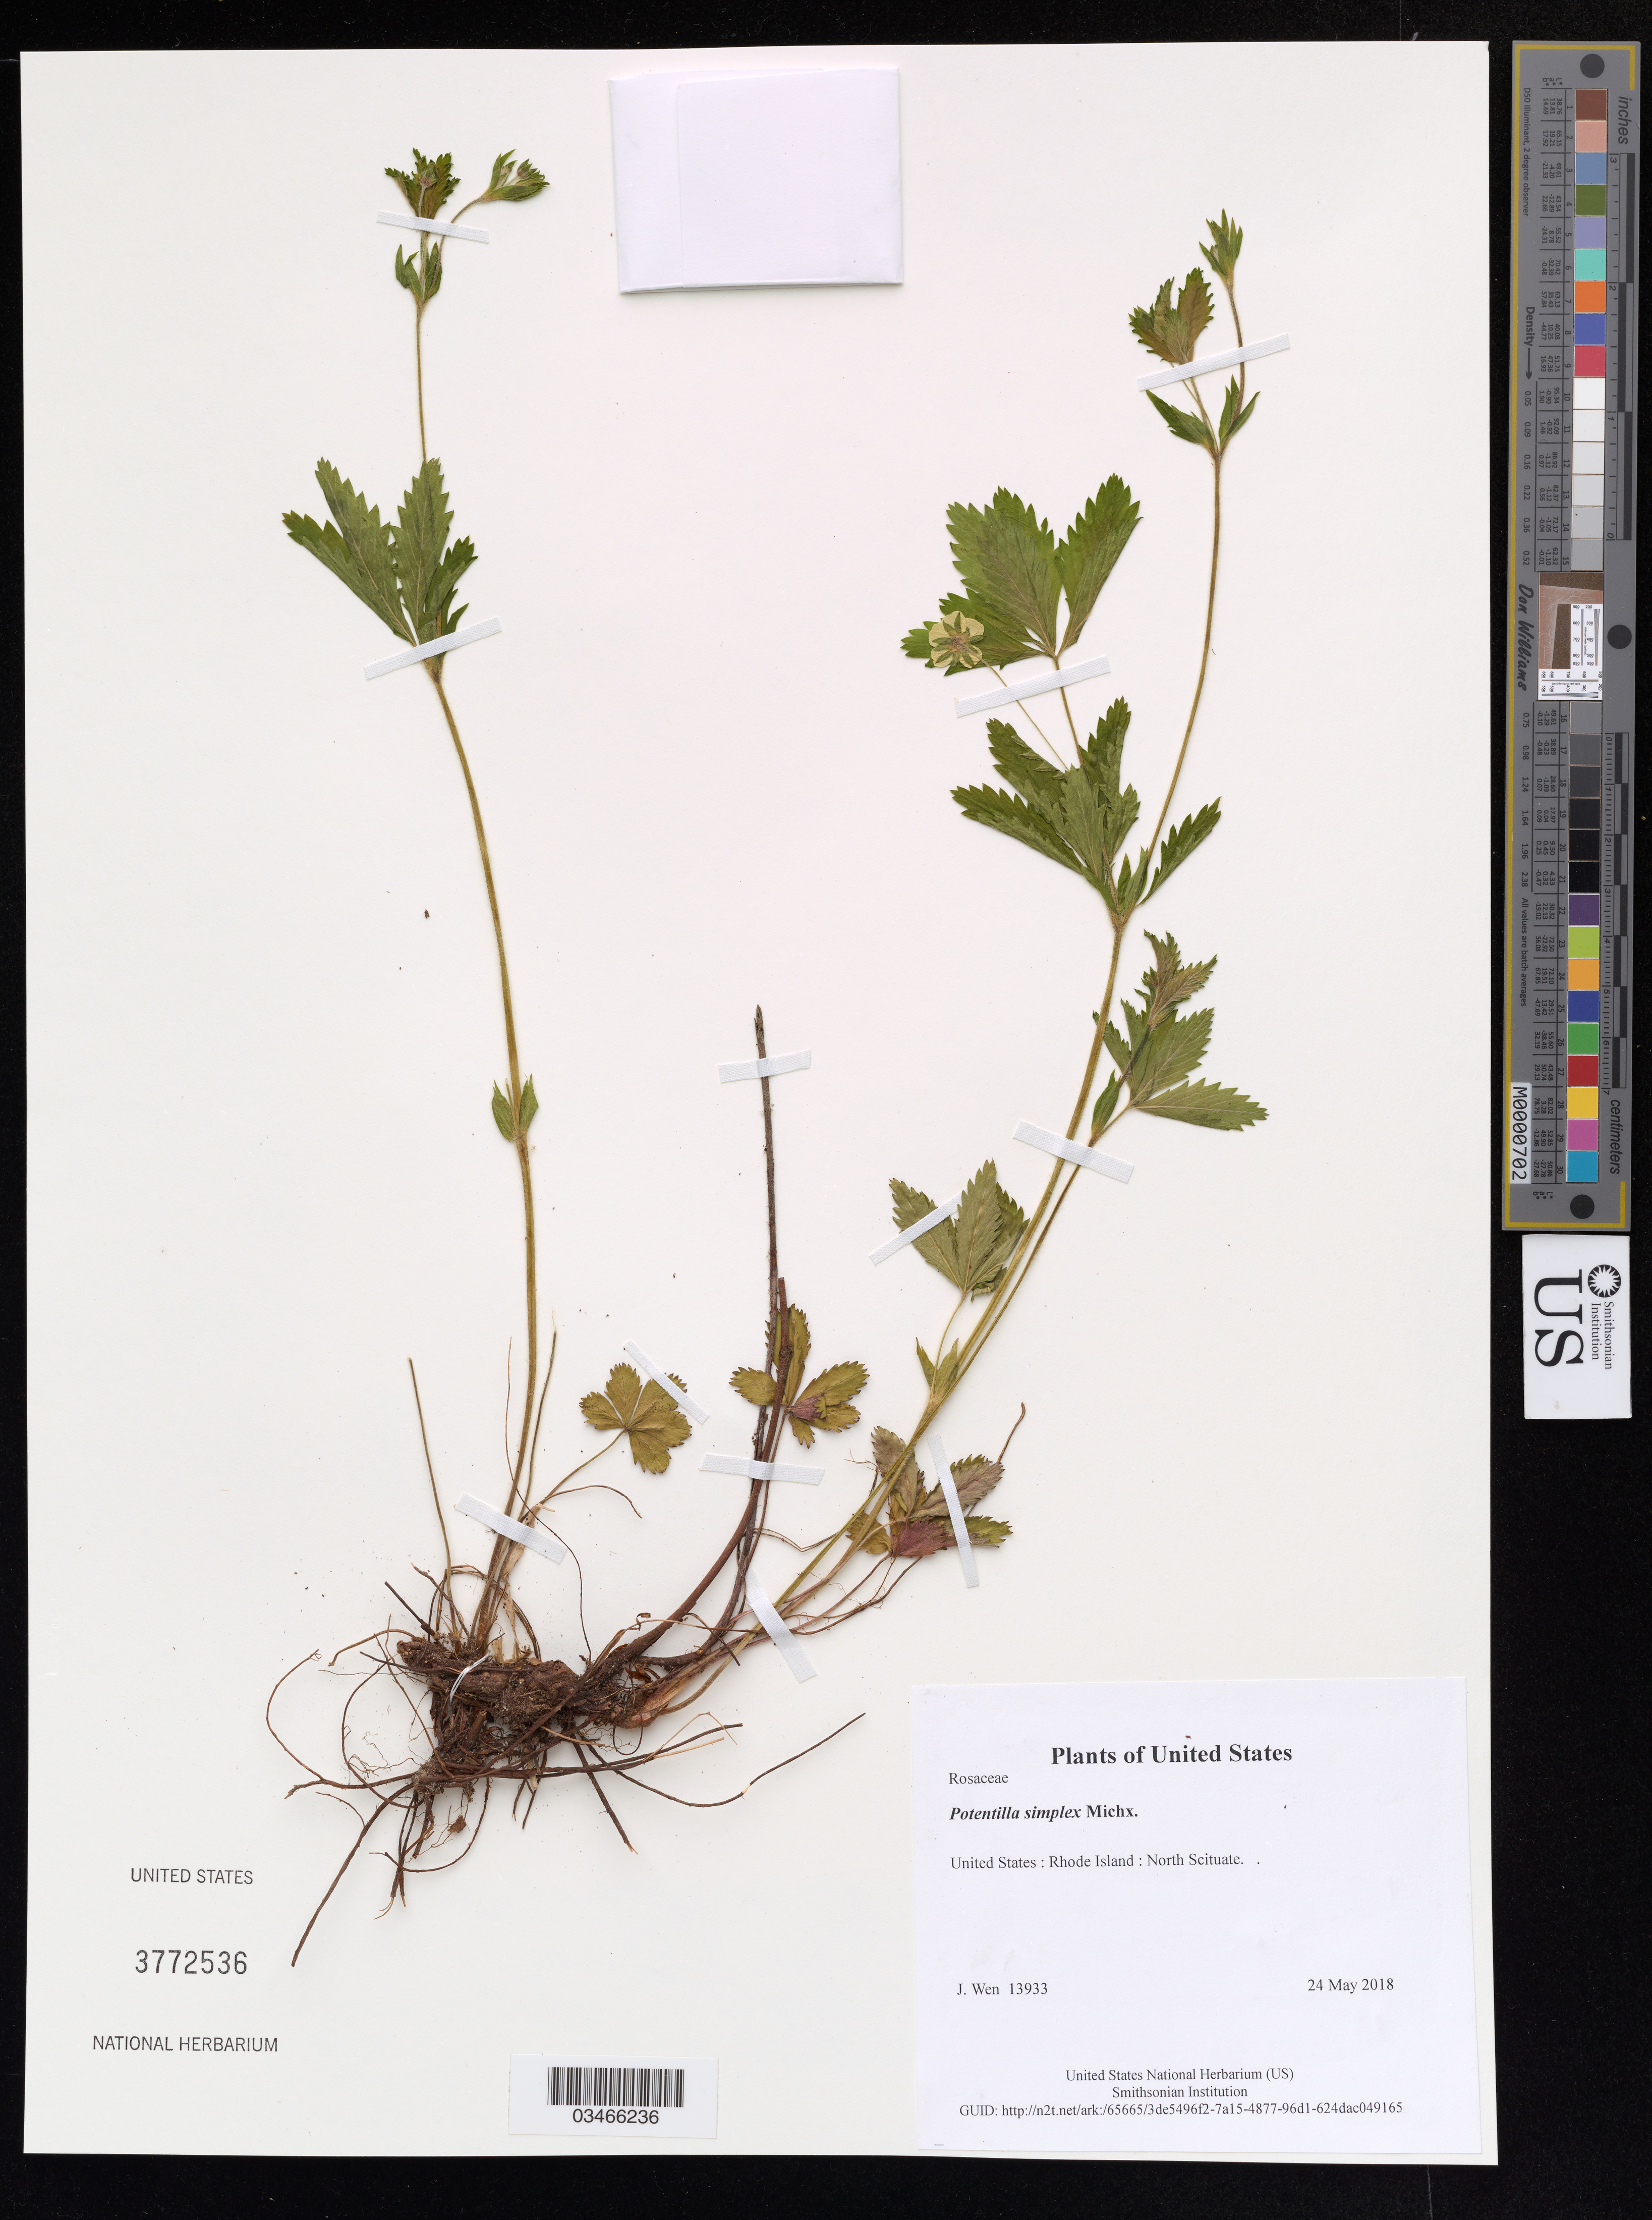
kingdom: Plantae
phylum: Tracheophyta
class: Magnoliopsida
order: Rosales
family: Rosaceae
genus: Potentilla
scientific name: Potentilla simplex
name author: Michx.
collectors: J. Wen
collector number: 13933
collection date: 2018-05-24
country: United States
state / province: Rhode Island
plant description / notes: Fruits collected for FDA.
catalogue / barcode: US 3772536